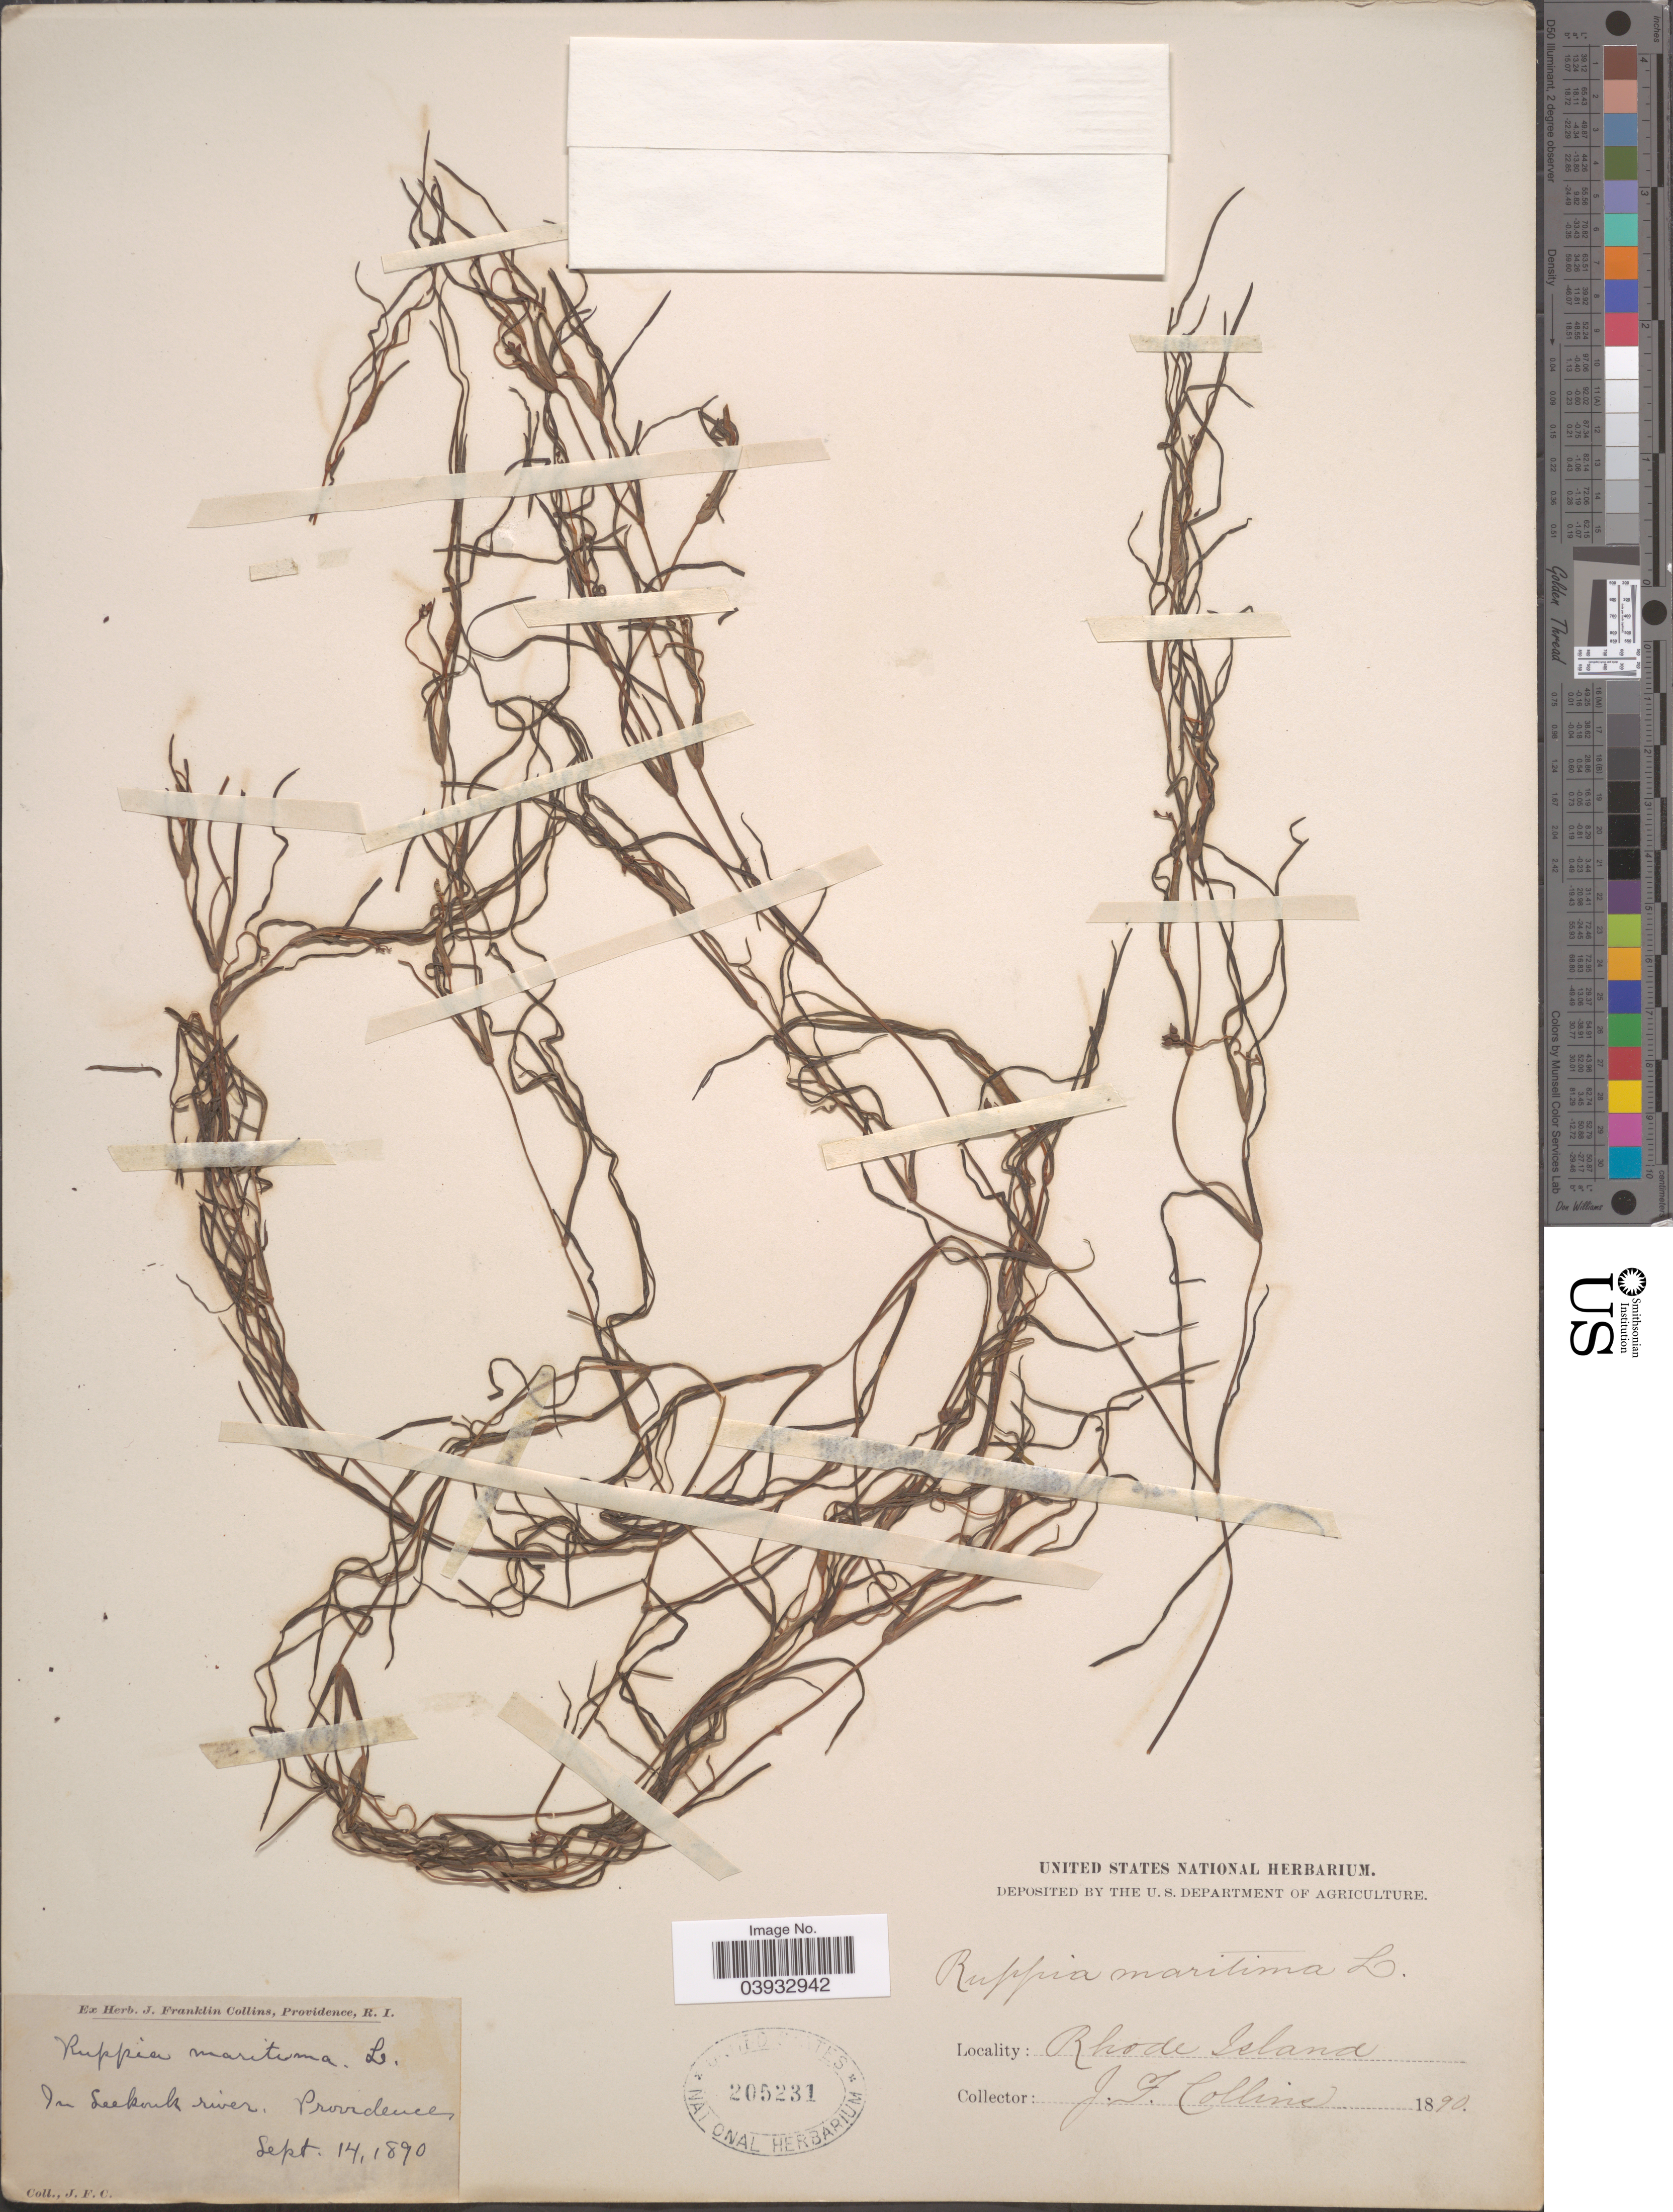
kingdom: Plantae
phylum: Tracheophyta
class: Liliopsida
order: Alismatales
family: Ruppiaceae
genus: Ruppia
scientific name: Ruppia maritima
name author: L.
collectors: J. Collins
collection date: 1890-09-14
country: United States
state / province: Rhode Island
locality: Seekonk river. Providence.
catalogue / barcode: US 205231